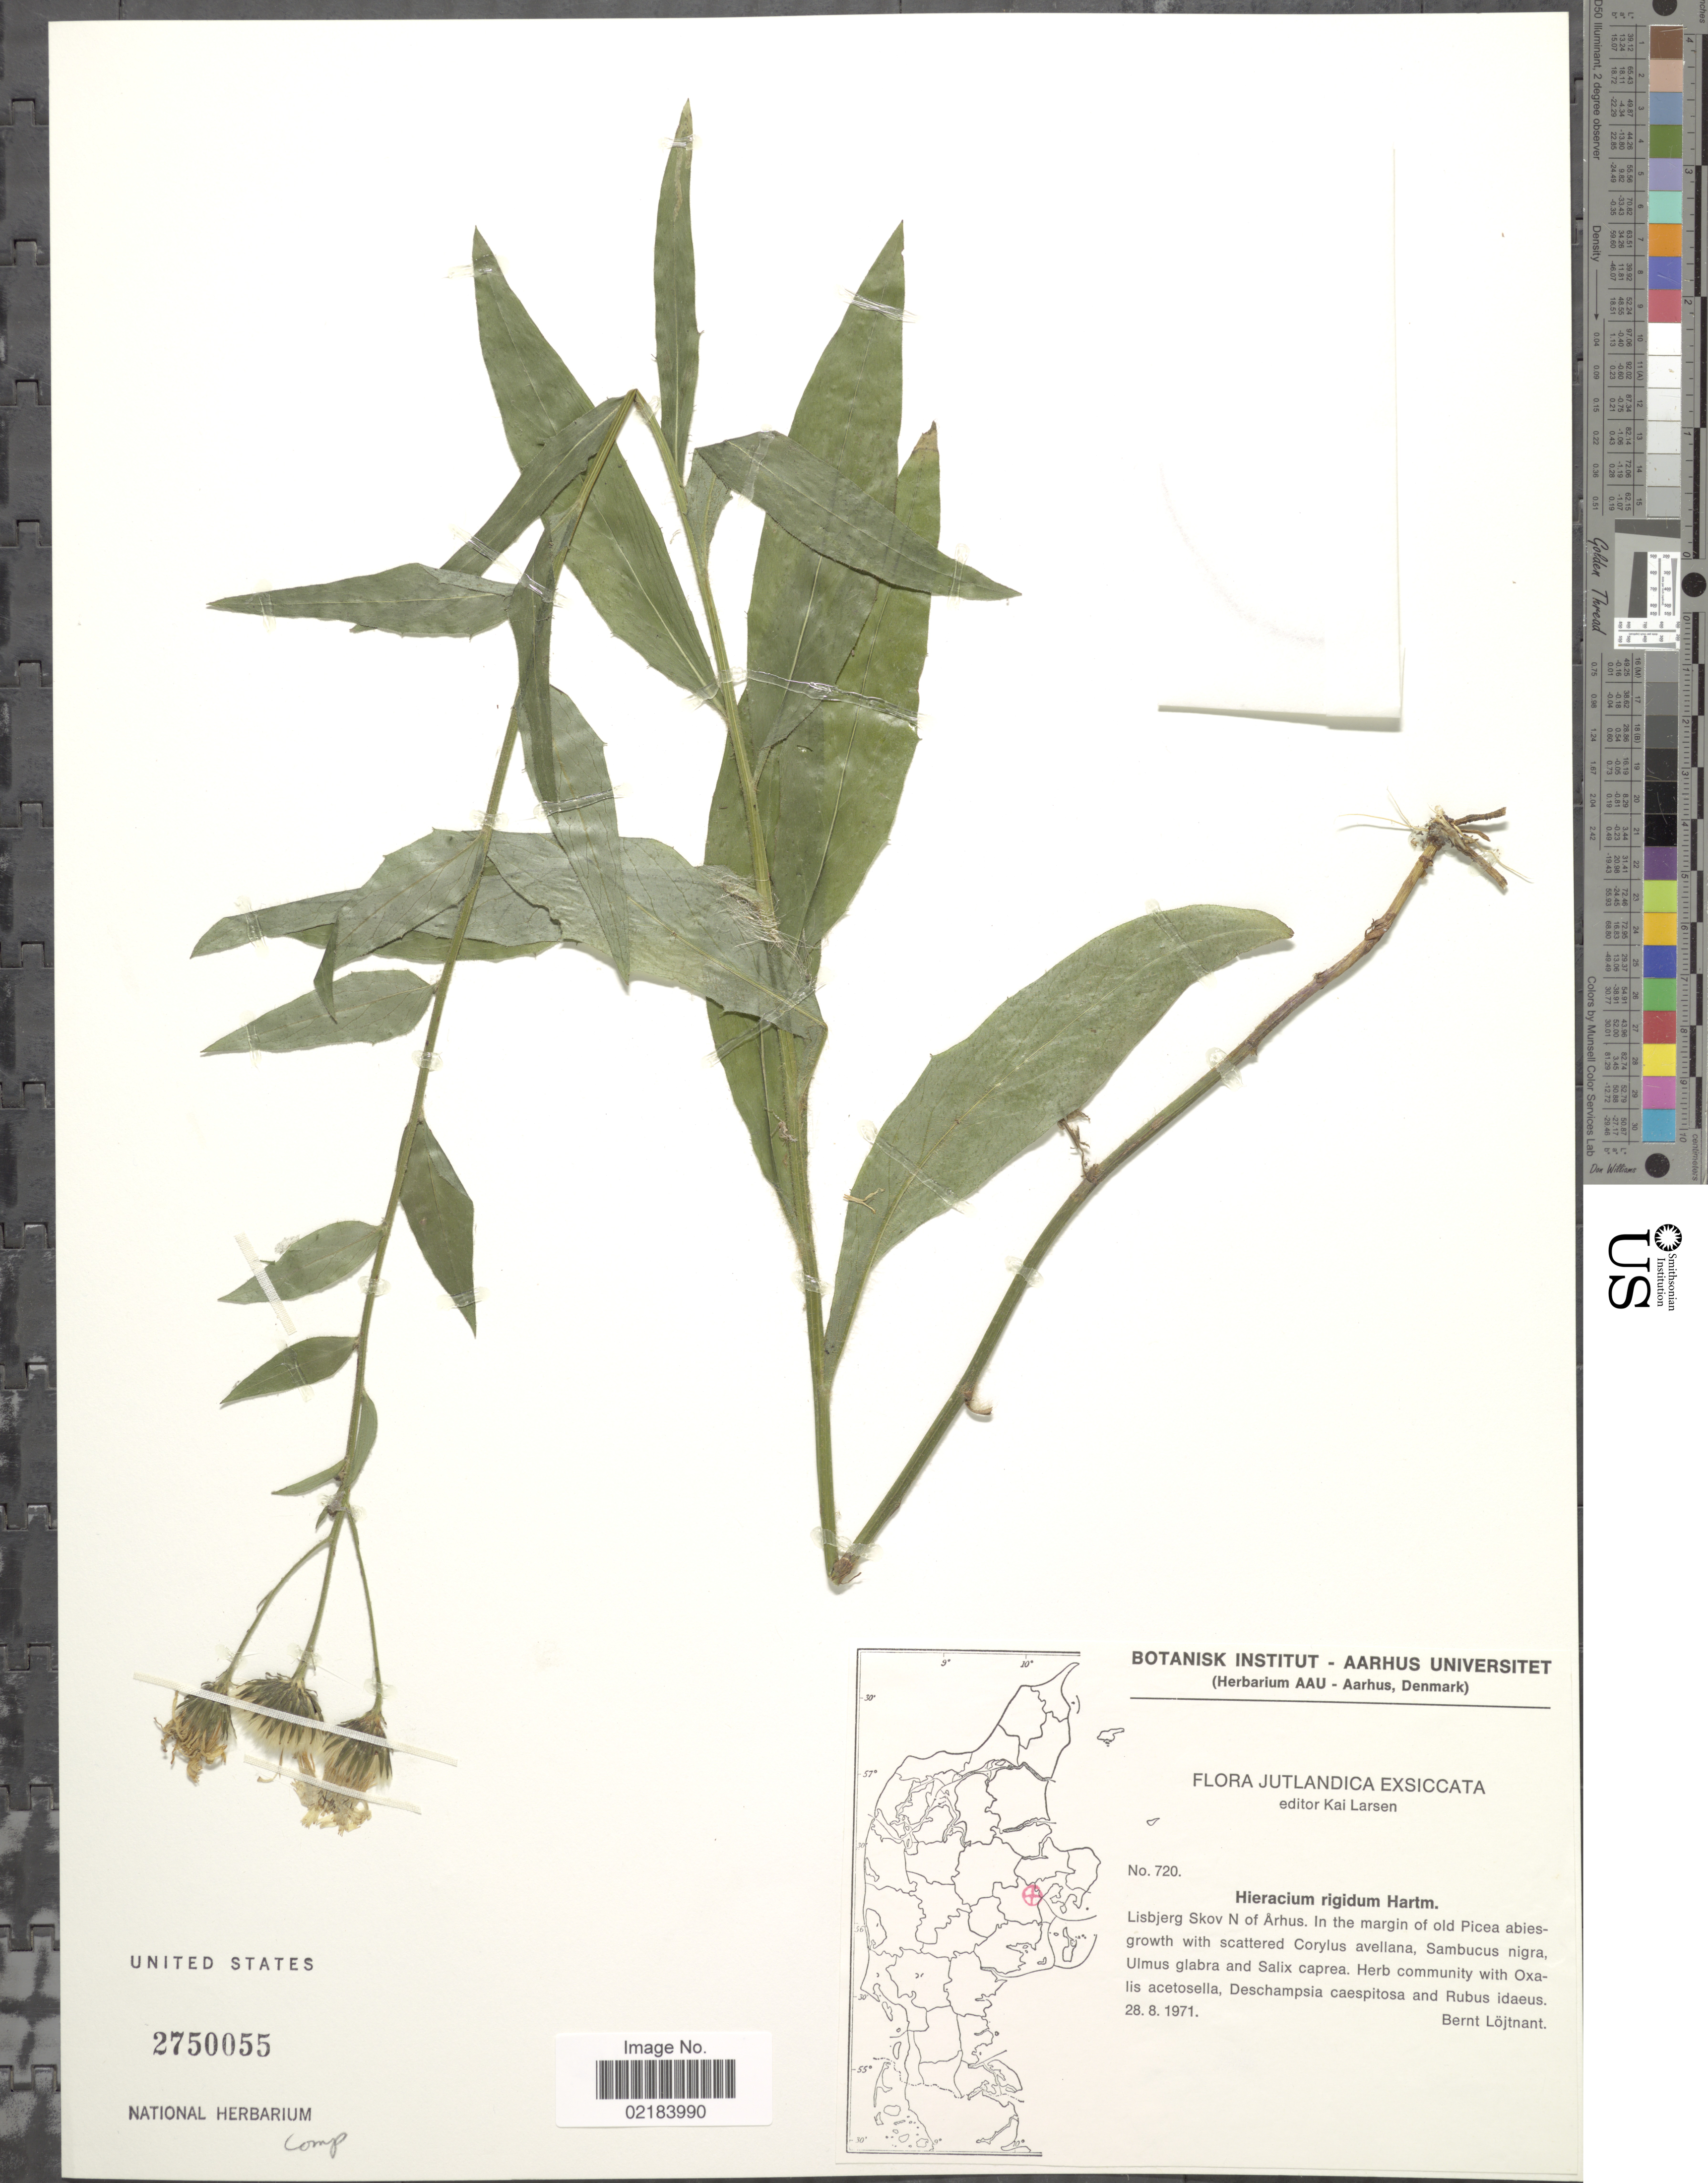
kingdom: Plantae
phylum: Tracheophyta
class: Magnoliopsida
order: Asterales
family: Asteraceae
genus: Hieracium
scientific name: Hieracium rigidum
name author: Hartm.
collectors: B. Löjtnant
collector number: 720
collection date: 1971-08-28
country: Denmark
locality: Jutlandica. Lisbjerg Skov N of Arhus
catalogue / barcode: US 2750055